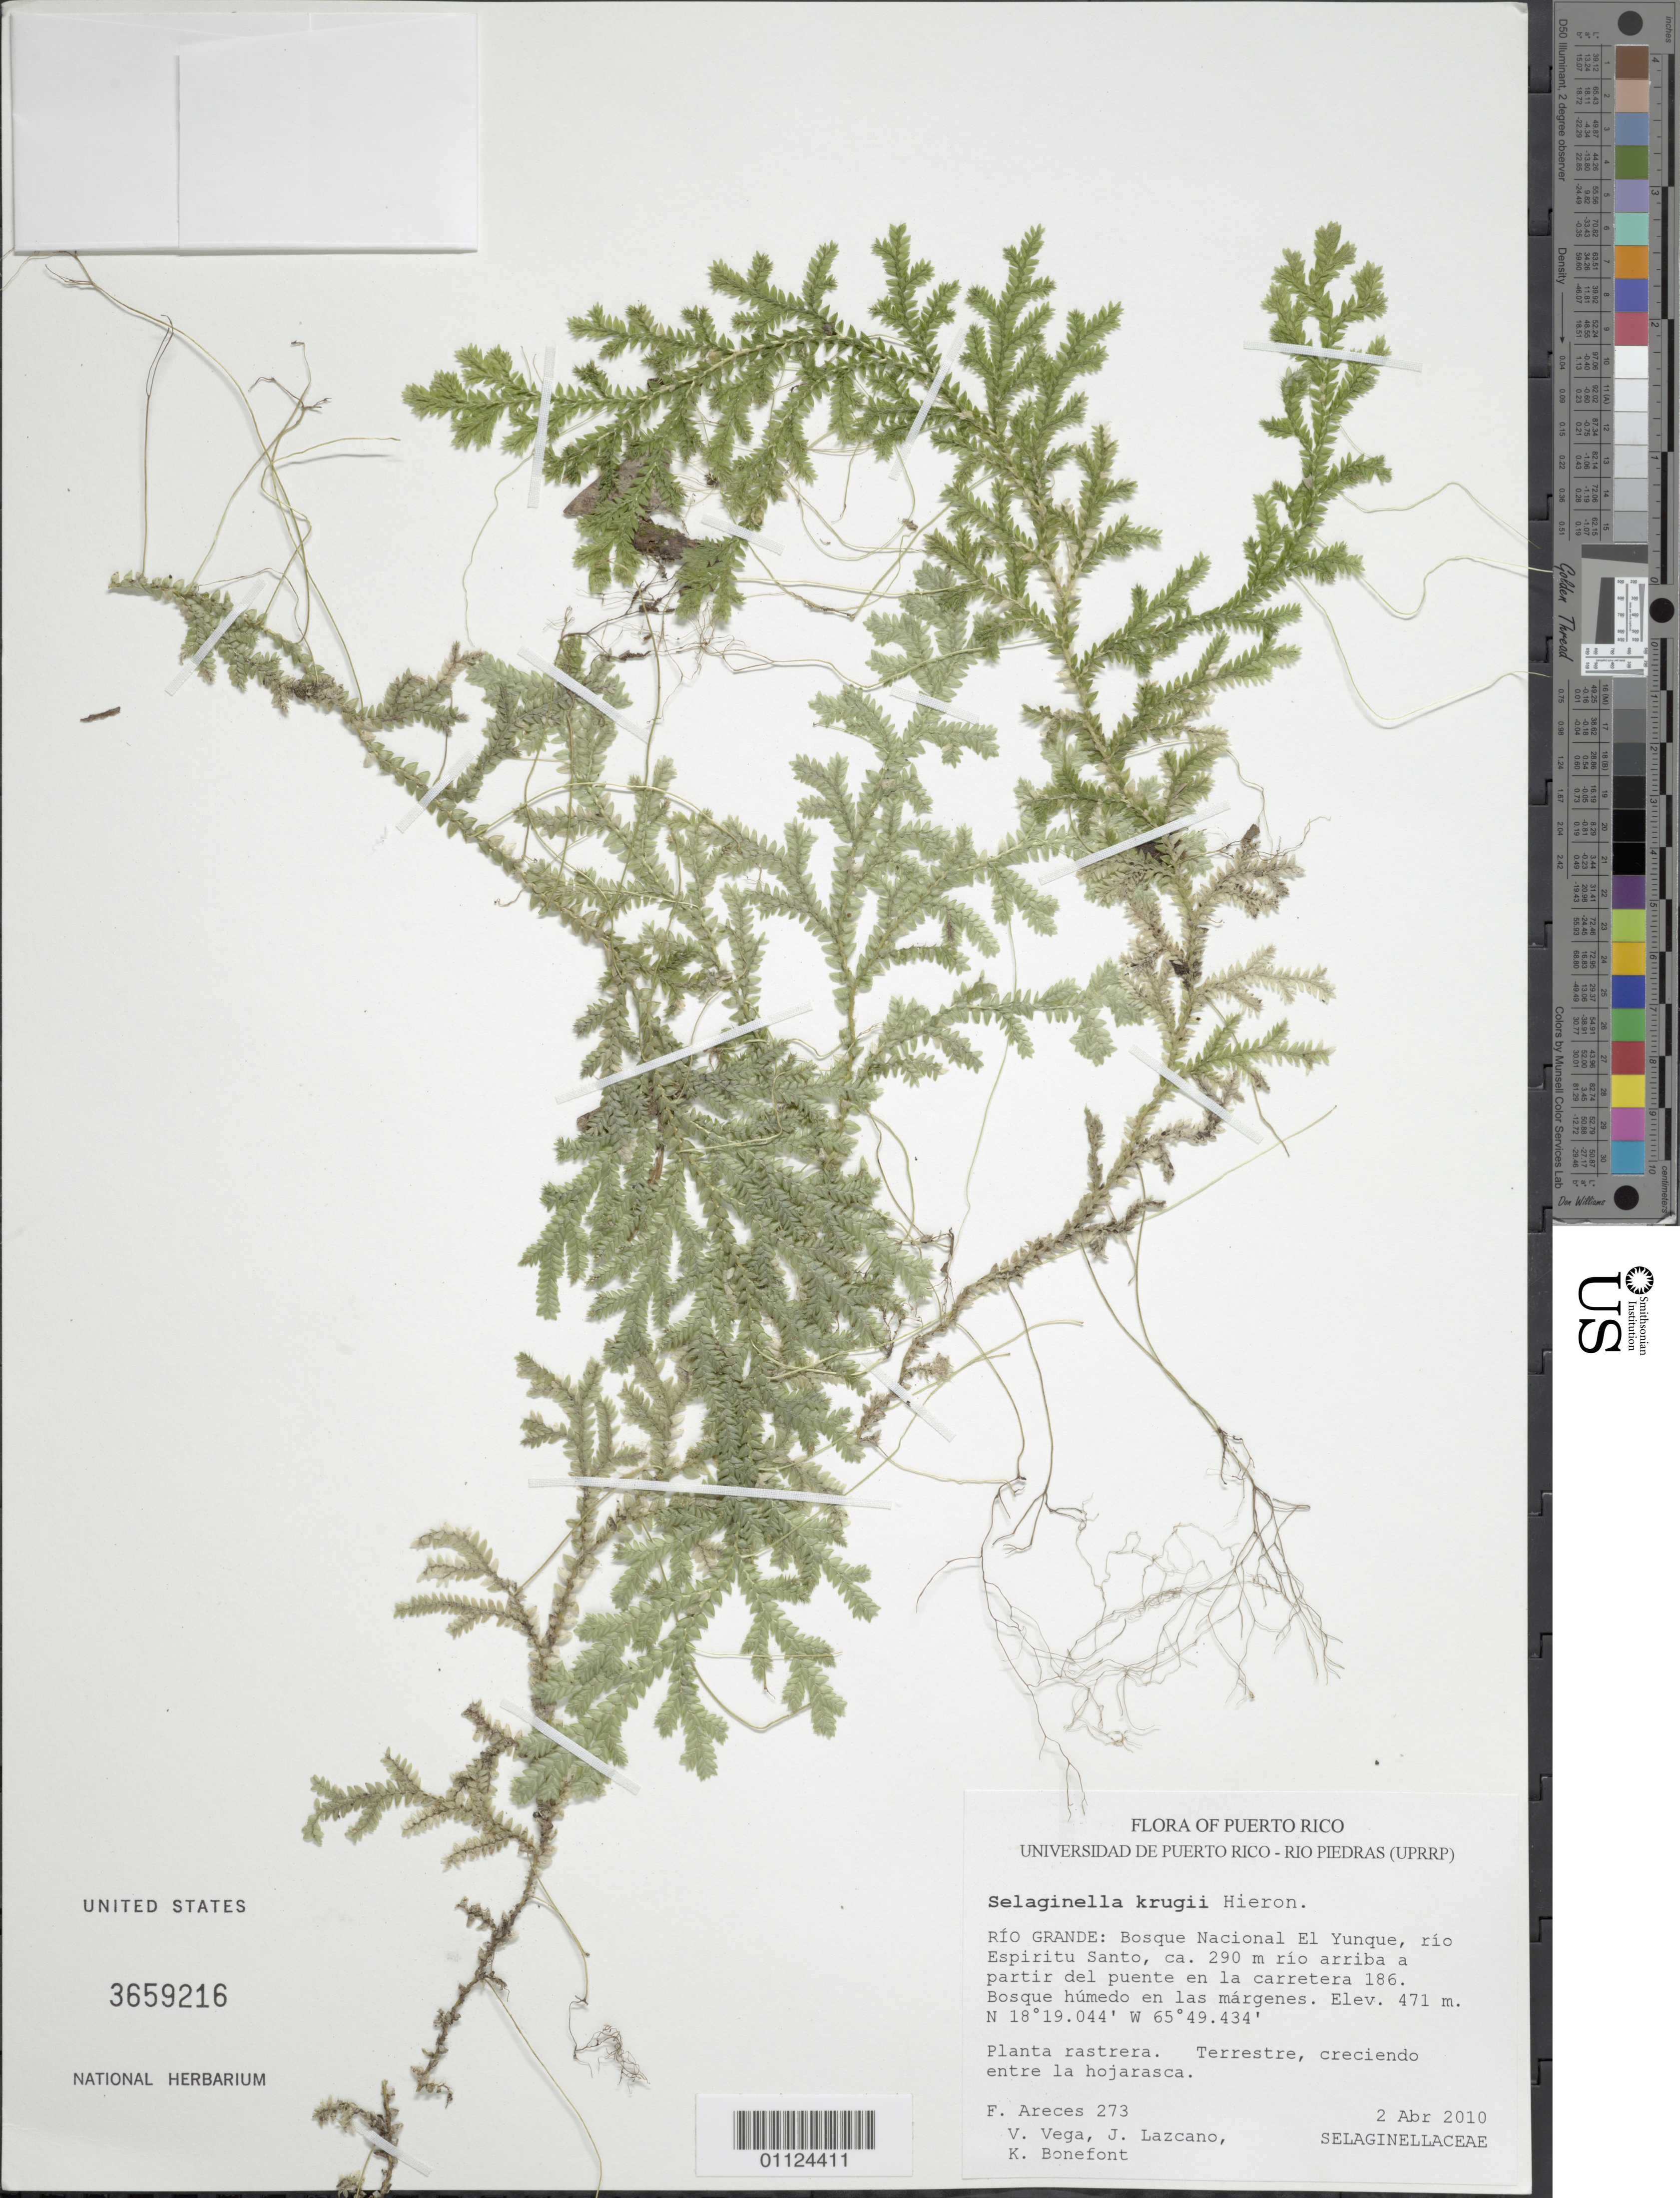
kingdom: Plantae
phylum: Tracheophyta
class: Lycopodiopsida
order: Selaginellales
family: Selaginellaceae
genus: Selaginella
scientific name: Selaginella krugii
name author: Hieron.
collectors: F. Areces Berazaín, V. Vega, J. Lazcano & K. Bonefont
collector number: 273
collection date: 2010-04-02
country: Puerto Rico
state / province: Río Grande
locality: Bosque Nacional El Yunque, Río Espiritu Santo, ca. 290 m río arriba a partir del puente en la carretera 186.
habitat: Bosque húmedo en las márgenes.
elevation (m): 471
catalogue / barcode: US 3659216